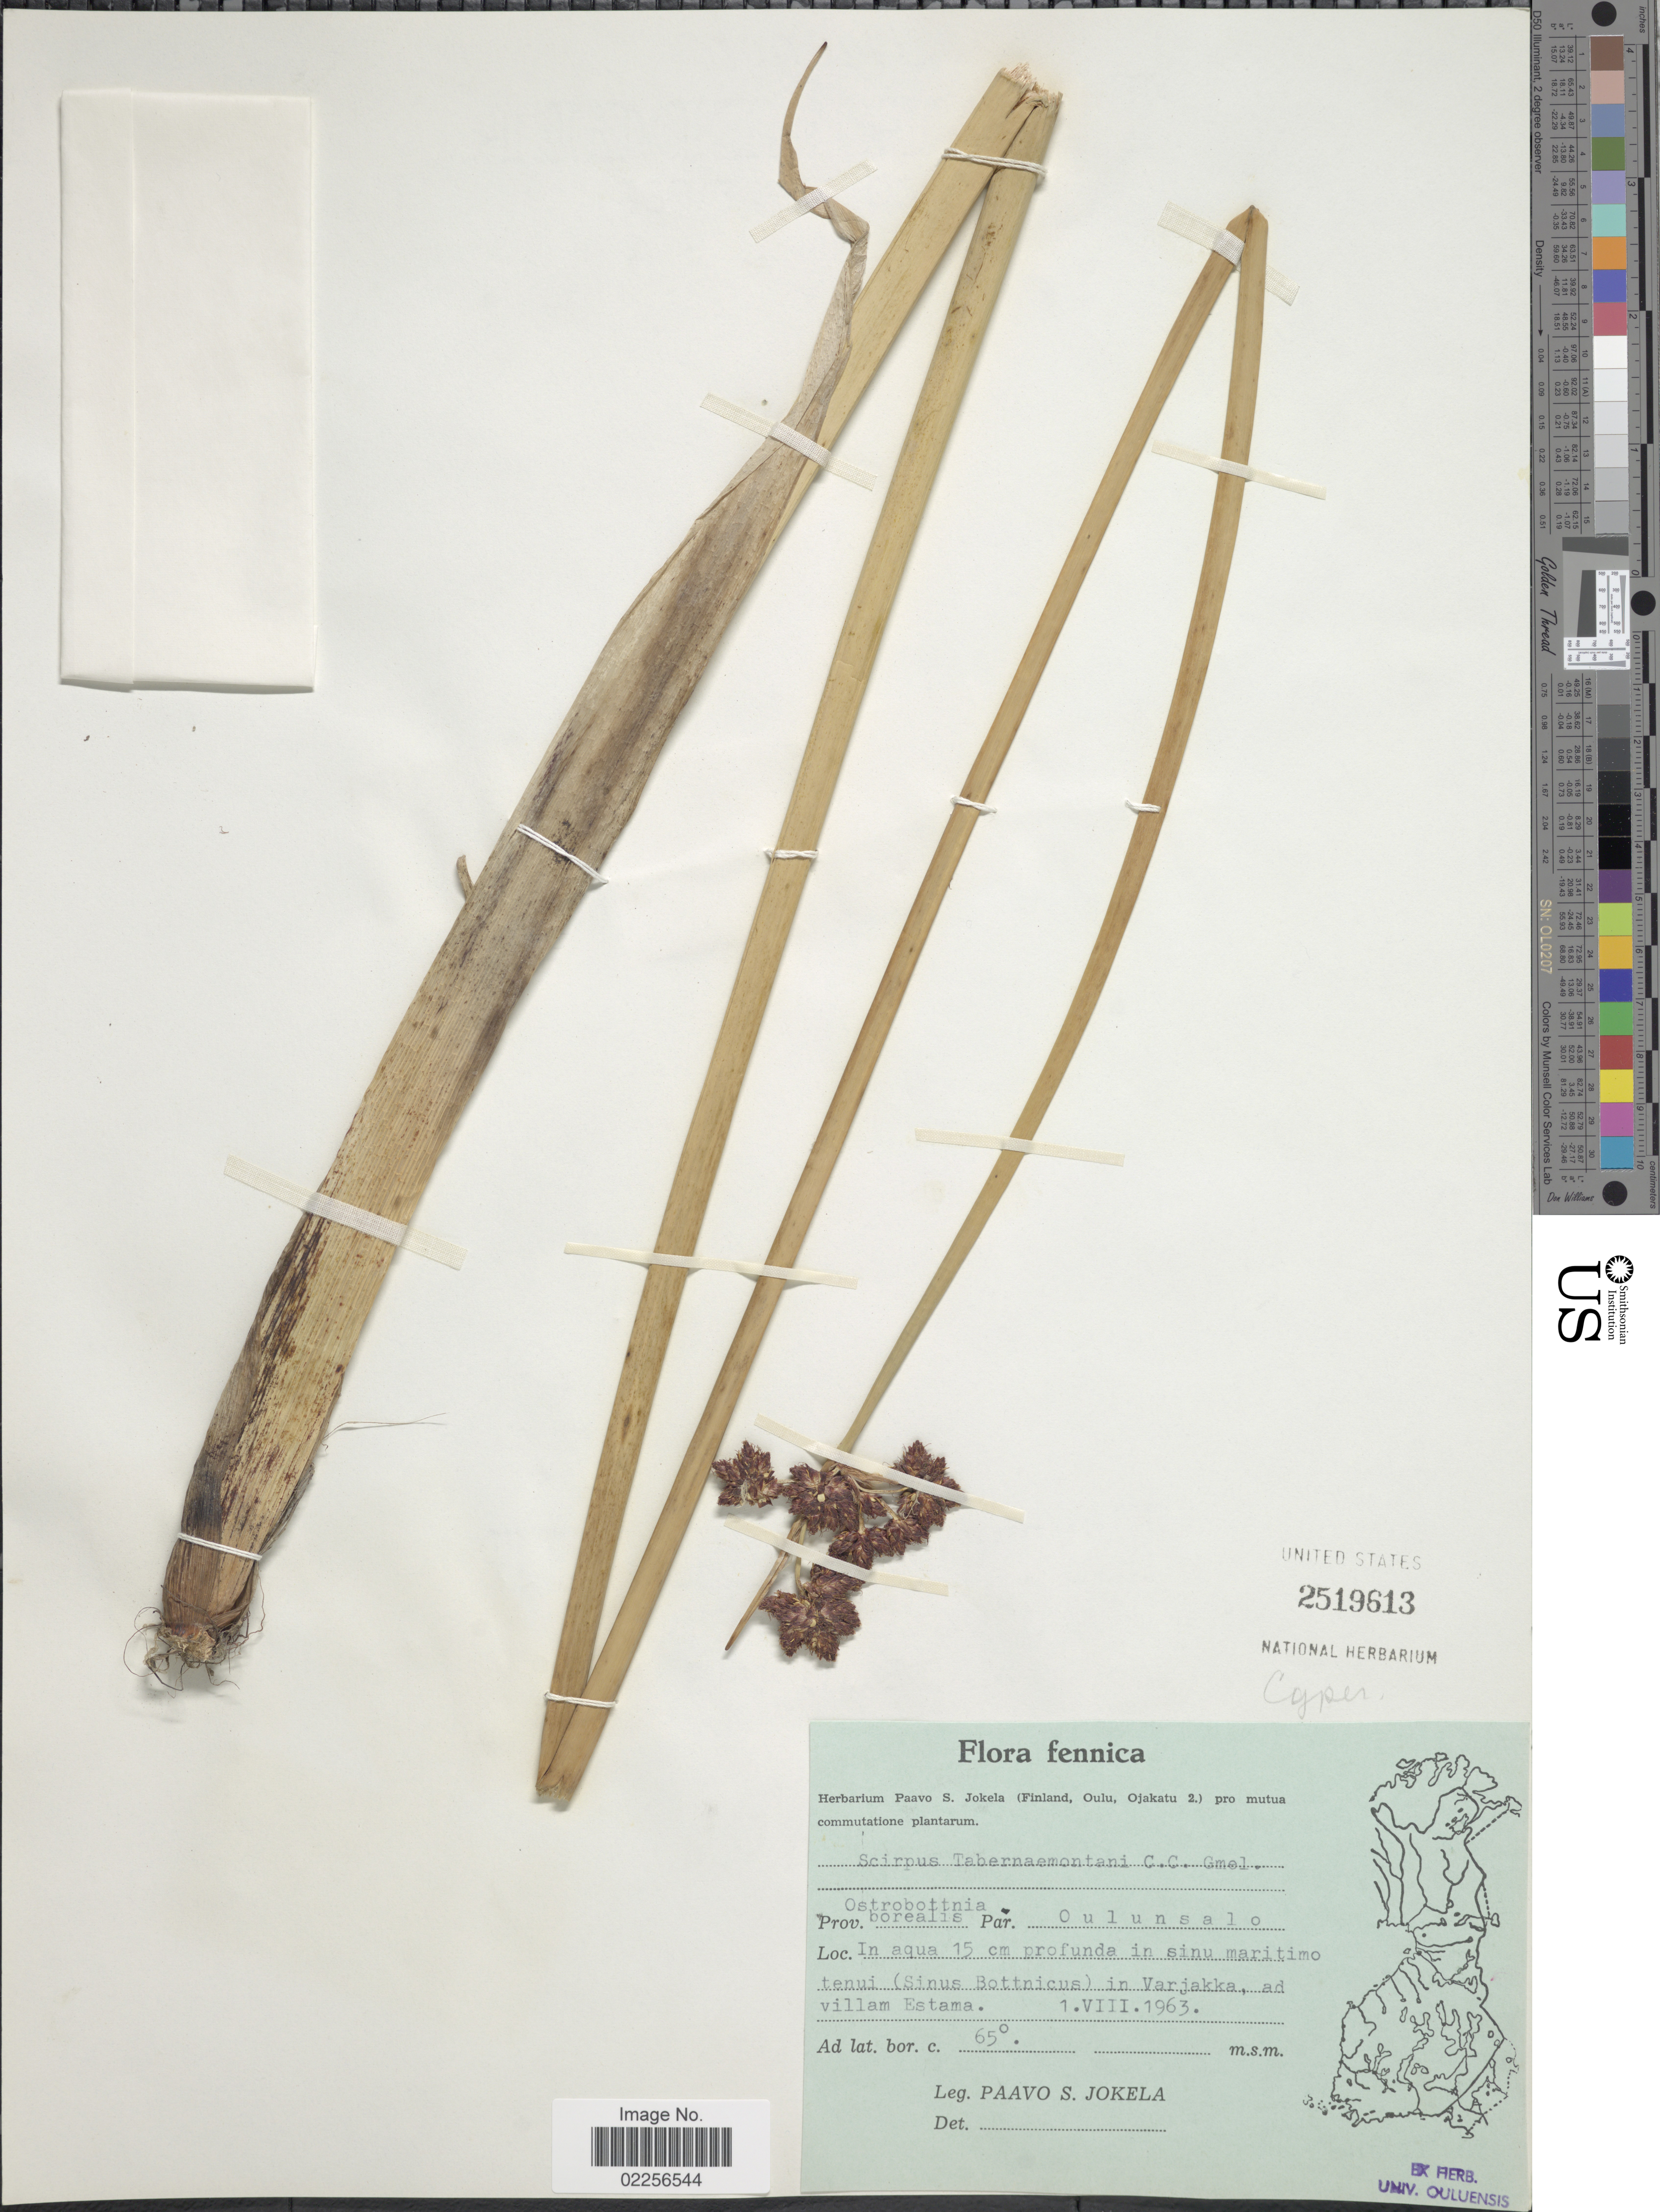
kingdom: Plantae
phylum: Tracheophyta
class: Liliopsida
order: Poales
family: Cyperaceae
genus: Schoenoplectus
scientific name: Schoenoplectus tabernaemontani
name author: (C.C. Gmel.) Palla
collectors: P. Jokela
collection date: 1963-08-01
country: Finland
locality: Fennica, Prov. Ostrobottnia borealis, Par. Oulunsalo, (Sinus Bottnicus) in Varjakka, ad villam Estama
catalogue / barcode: US 2519613